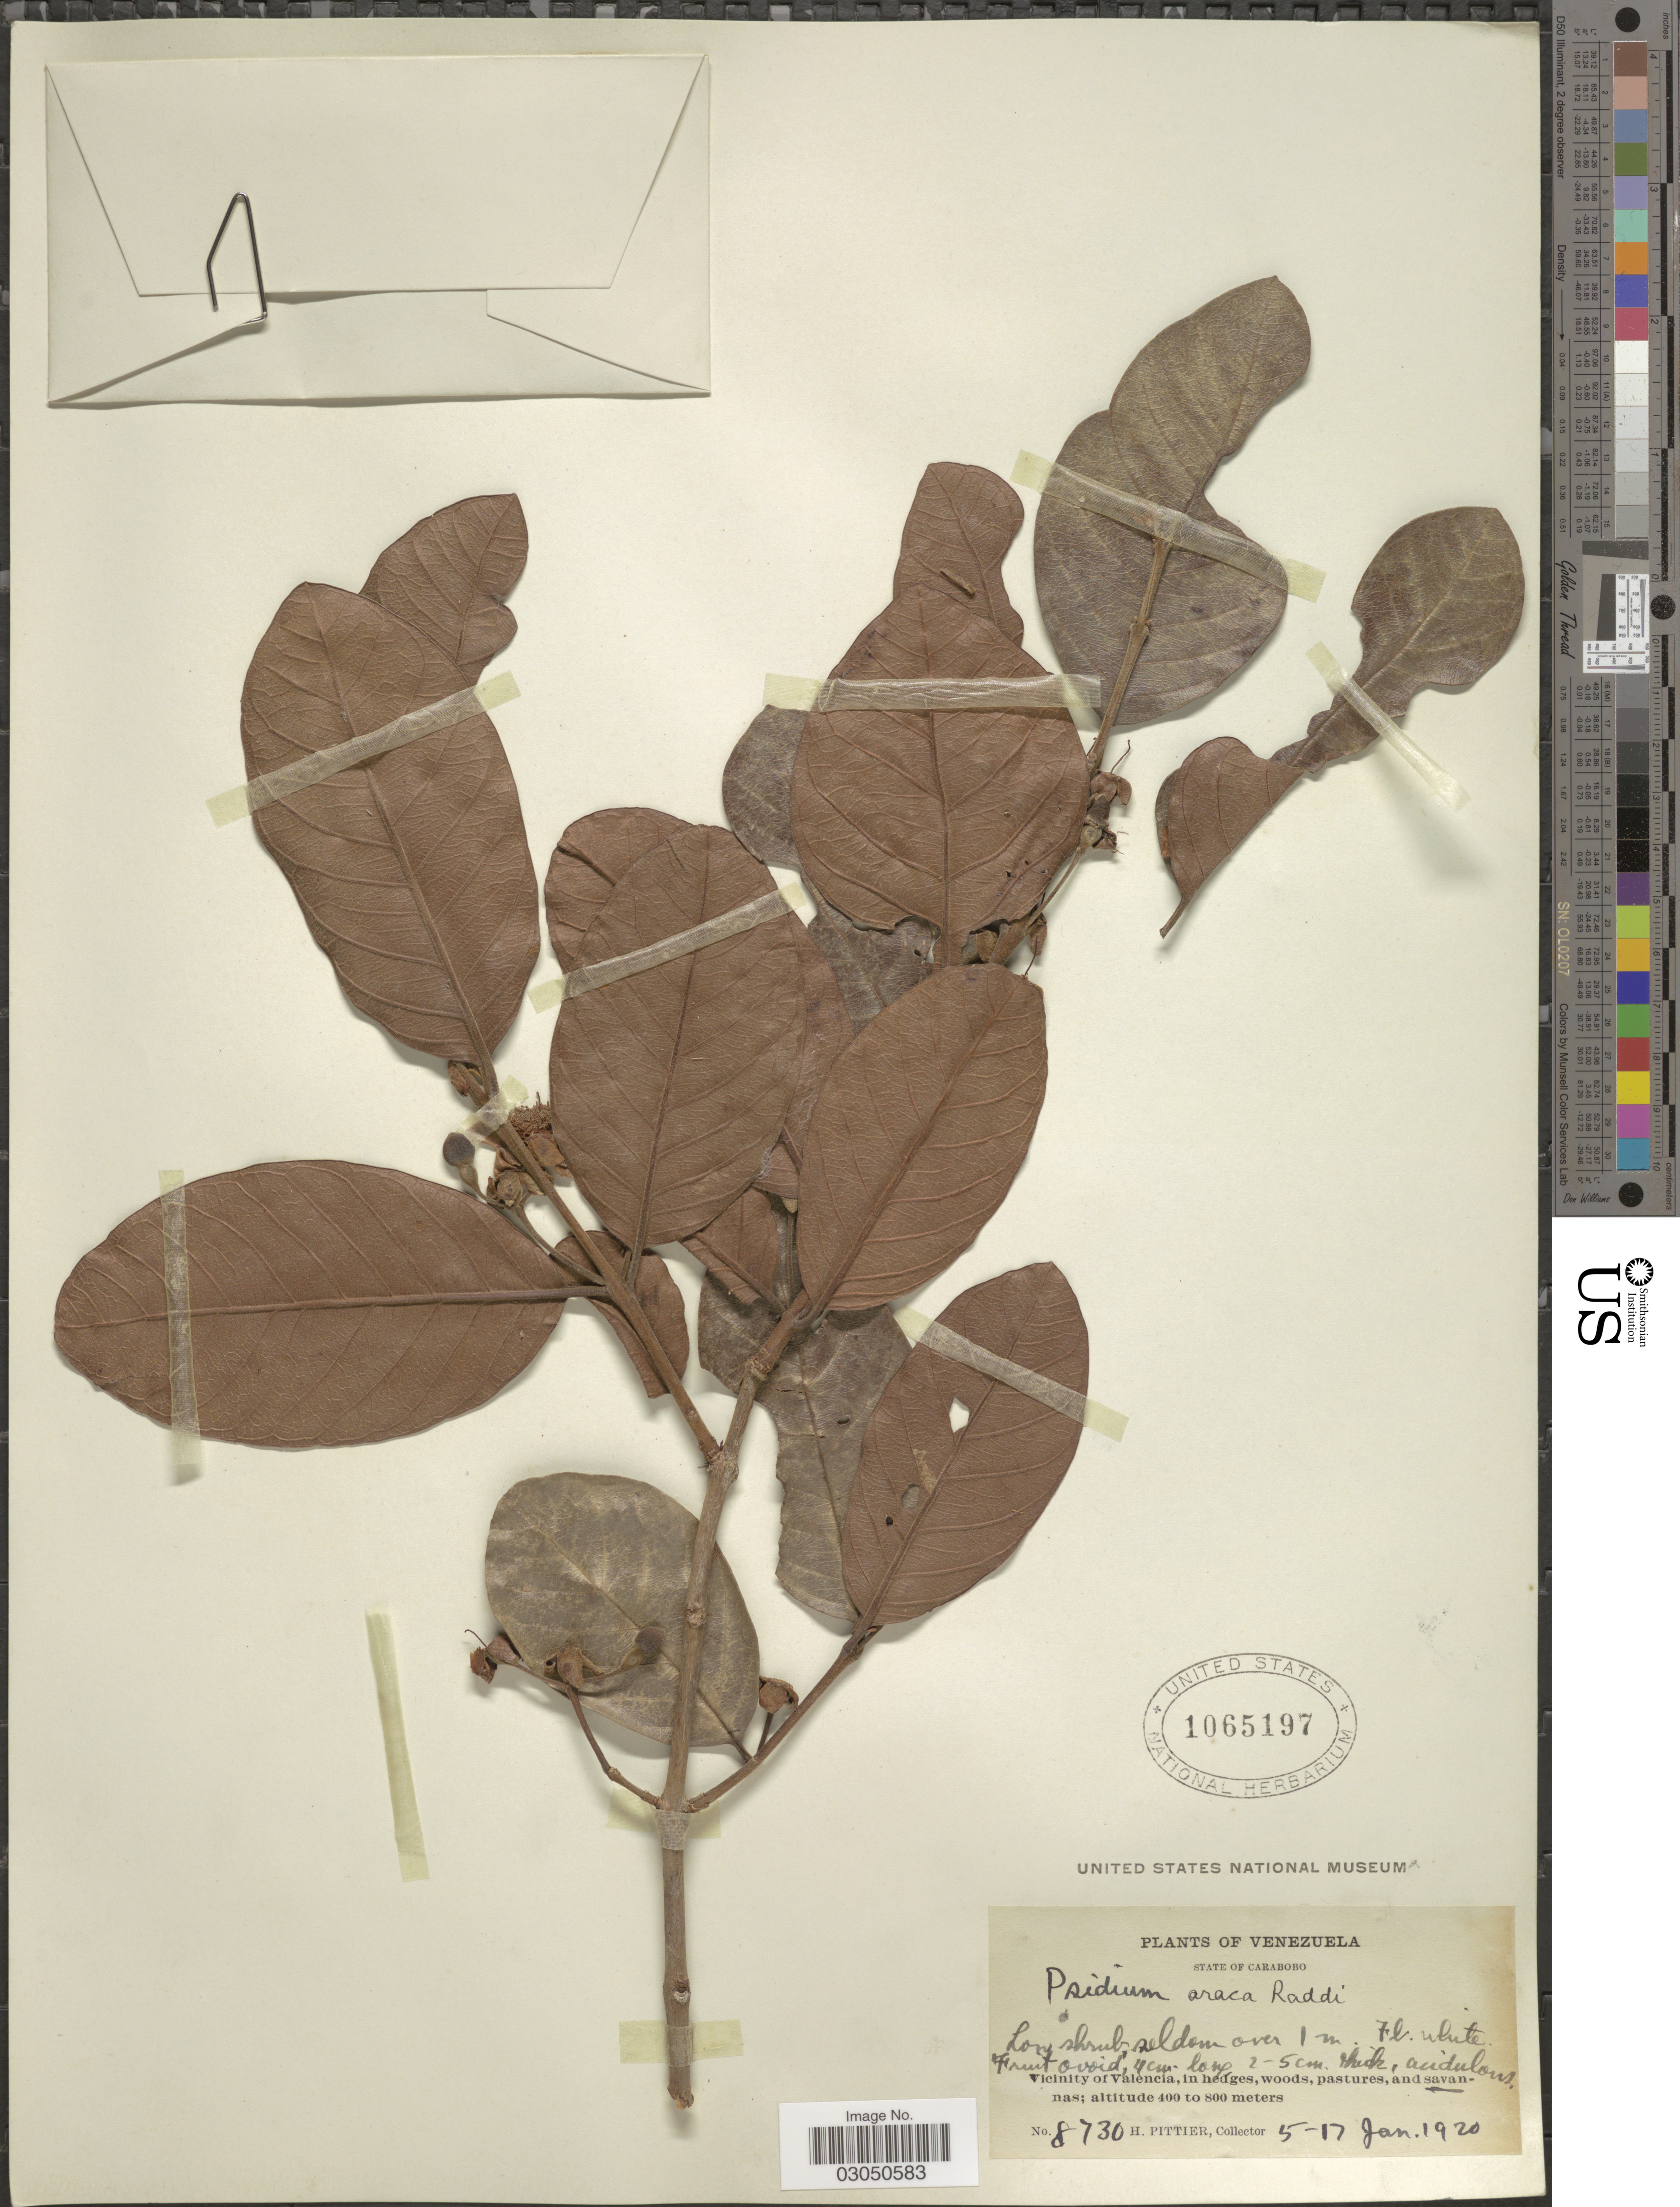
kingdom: Plantae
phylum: Tracheophyta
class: Magnoliopsida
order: Myrtales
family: Myrtaceae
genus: Psidium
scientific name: Psidium guineense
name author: Sw.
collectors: H. F. Pittier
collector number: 8730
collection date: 1920-01-05/1920-01-17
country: Venezuela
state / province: Carabobo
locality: State of Carabobo. Vicinity of Valencia.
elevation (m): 400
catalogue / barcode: US 1065197